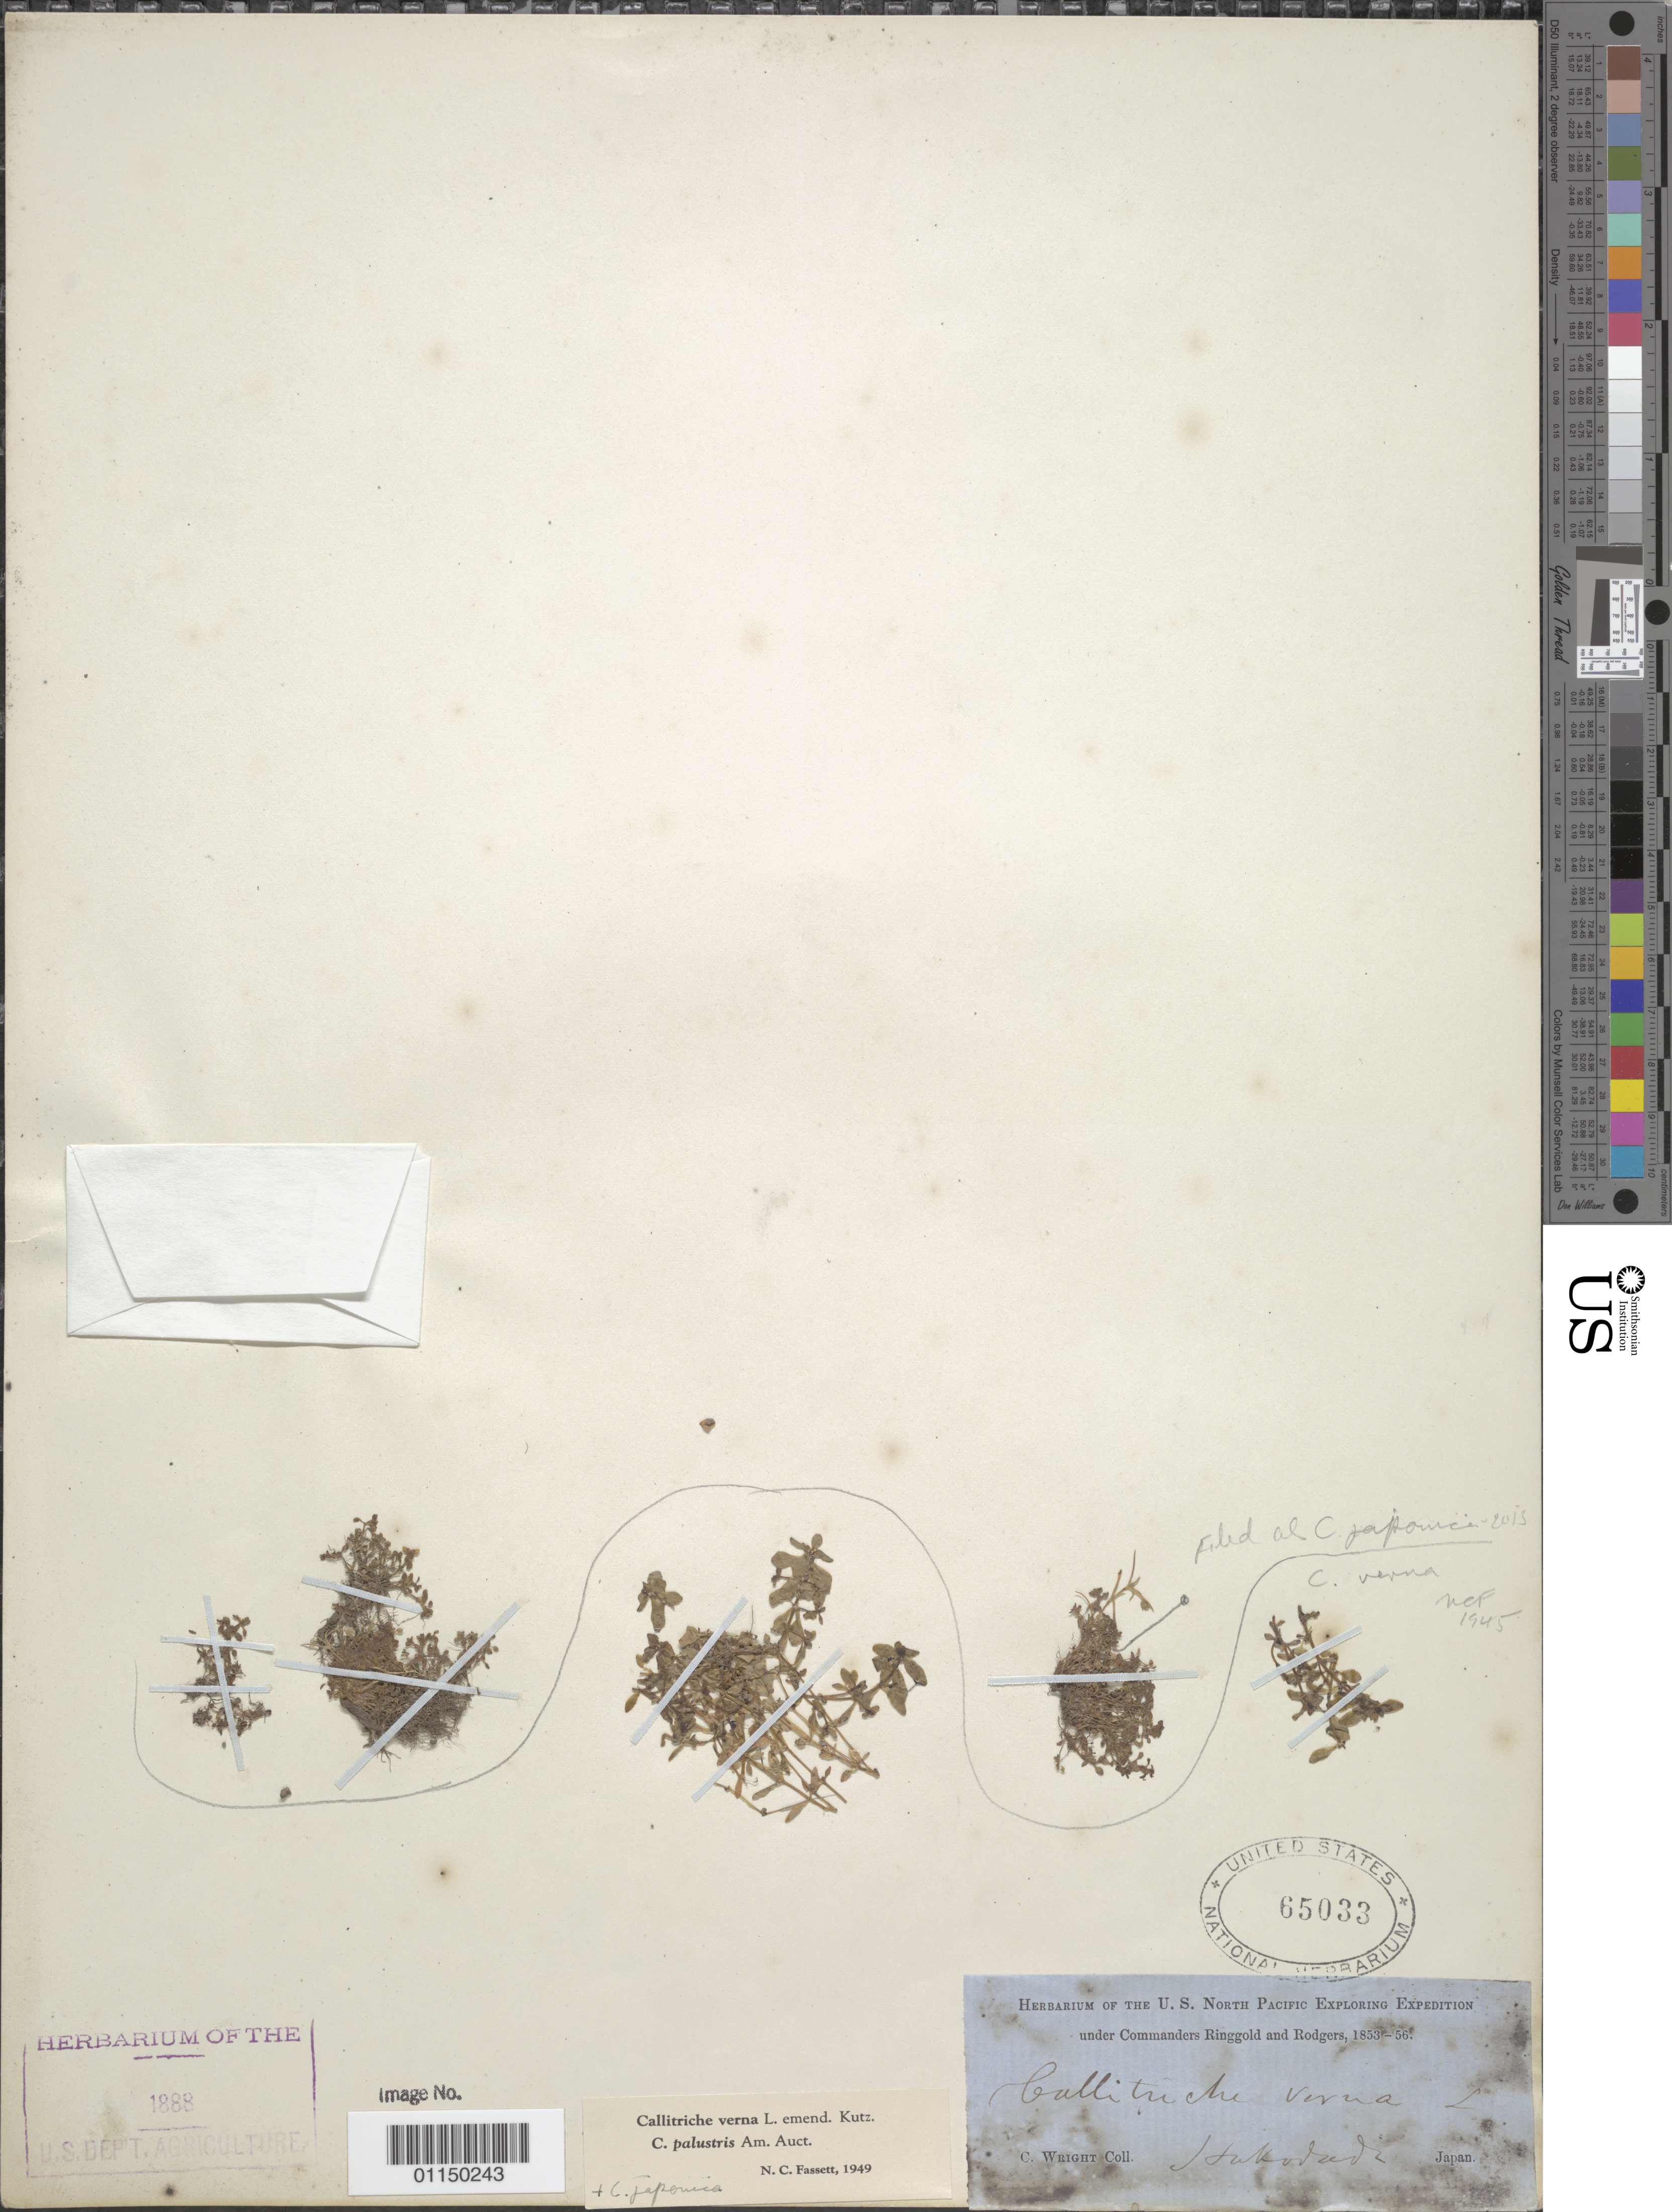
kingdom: Plantae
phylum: Tracheophyta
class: Magnoliopsida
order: Lamiales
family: Plantaginaceae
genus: Callitriche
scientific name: Callitriche japonica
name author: Engelm.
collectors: C. Wright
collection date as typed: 1853 to -- --- 1856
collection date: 1853/1856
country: Japan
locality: Hako hadi.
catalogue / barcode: US 65033